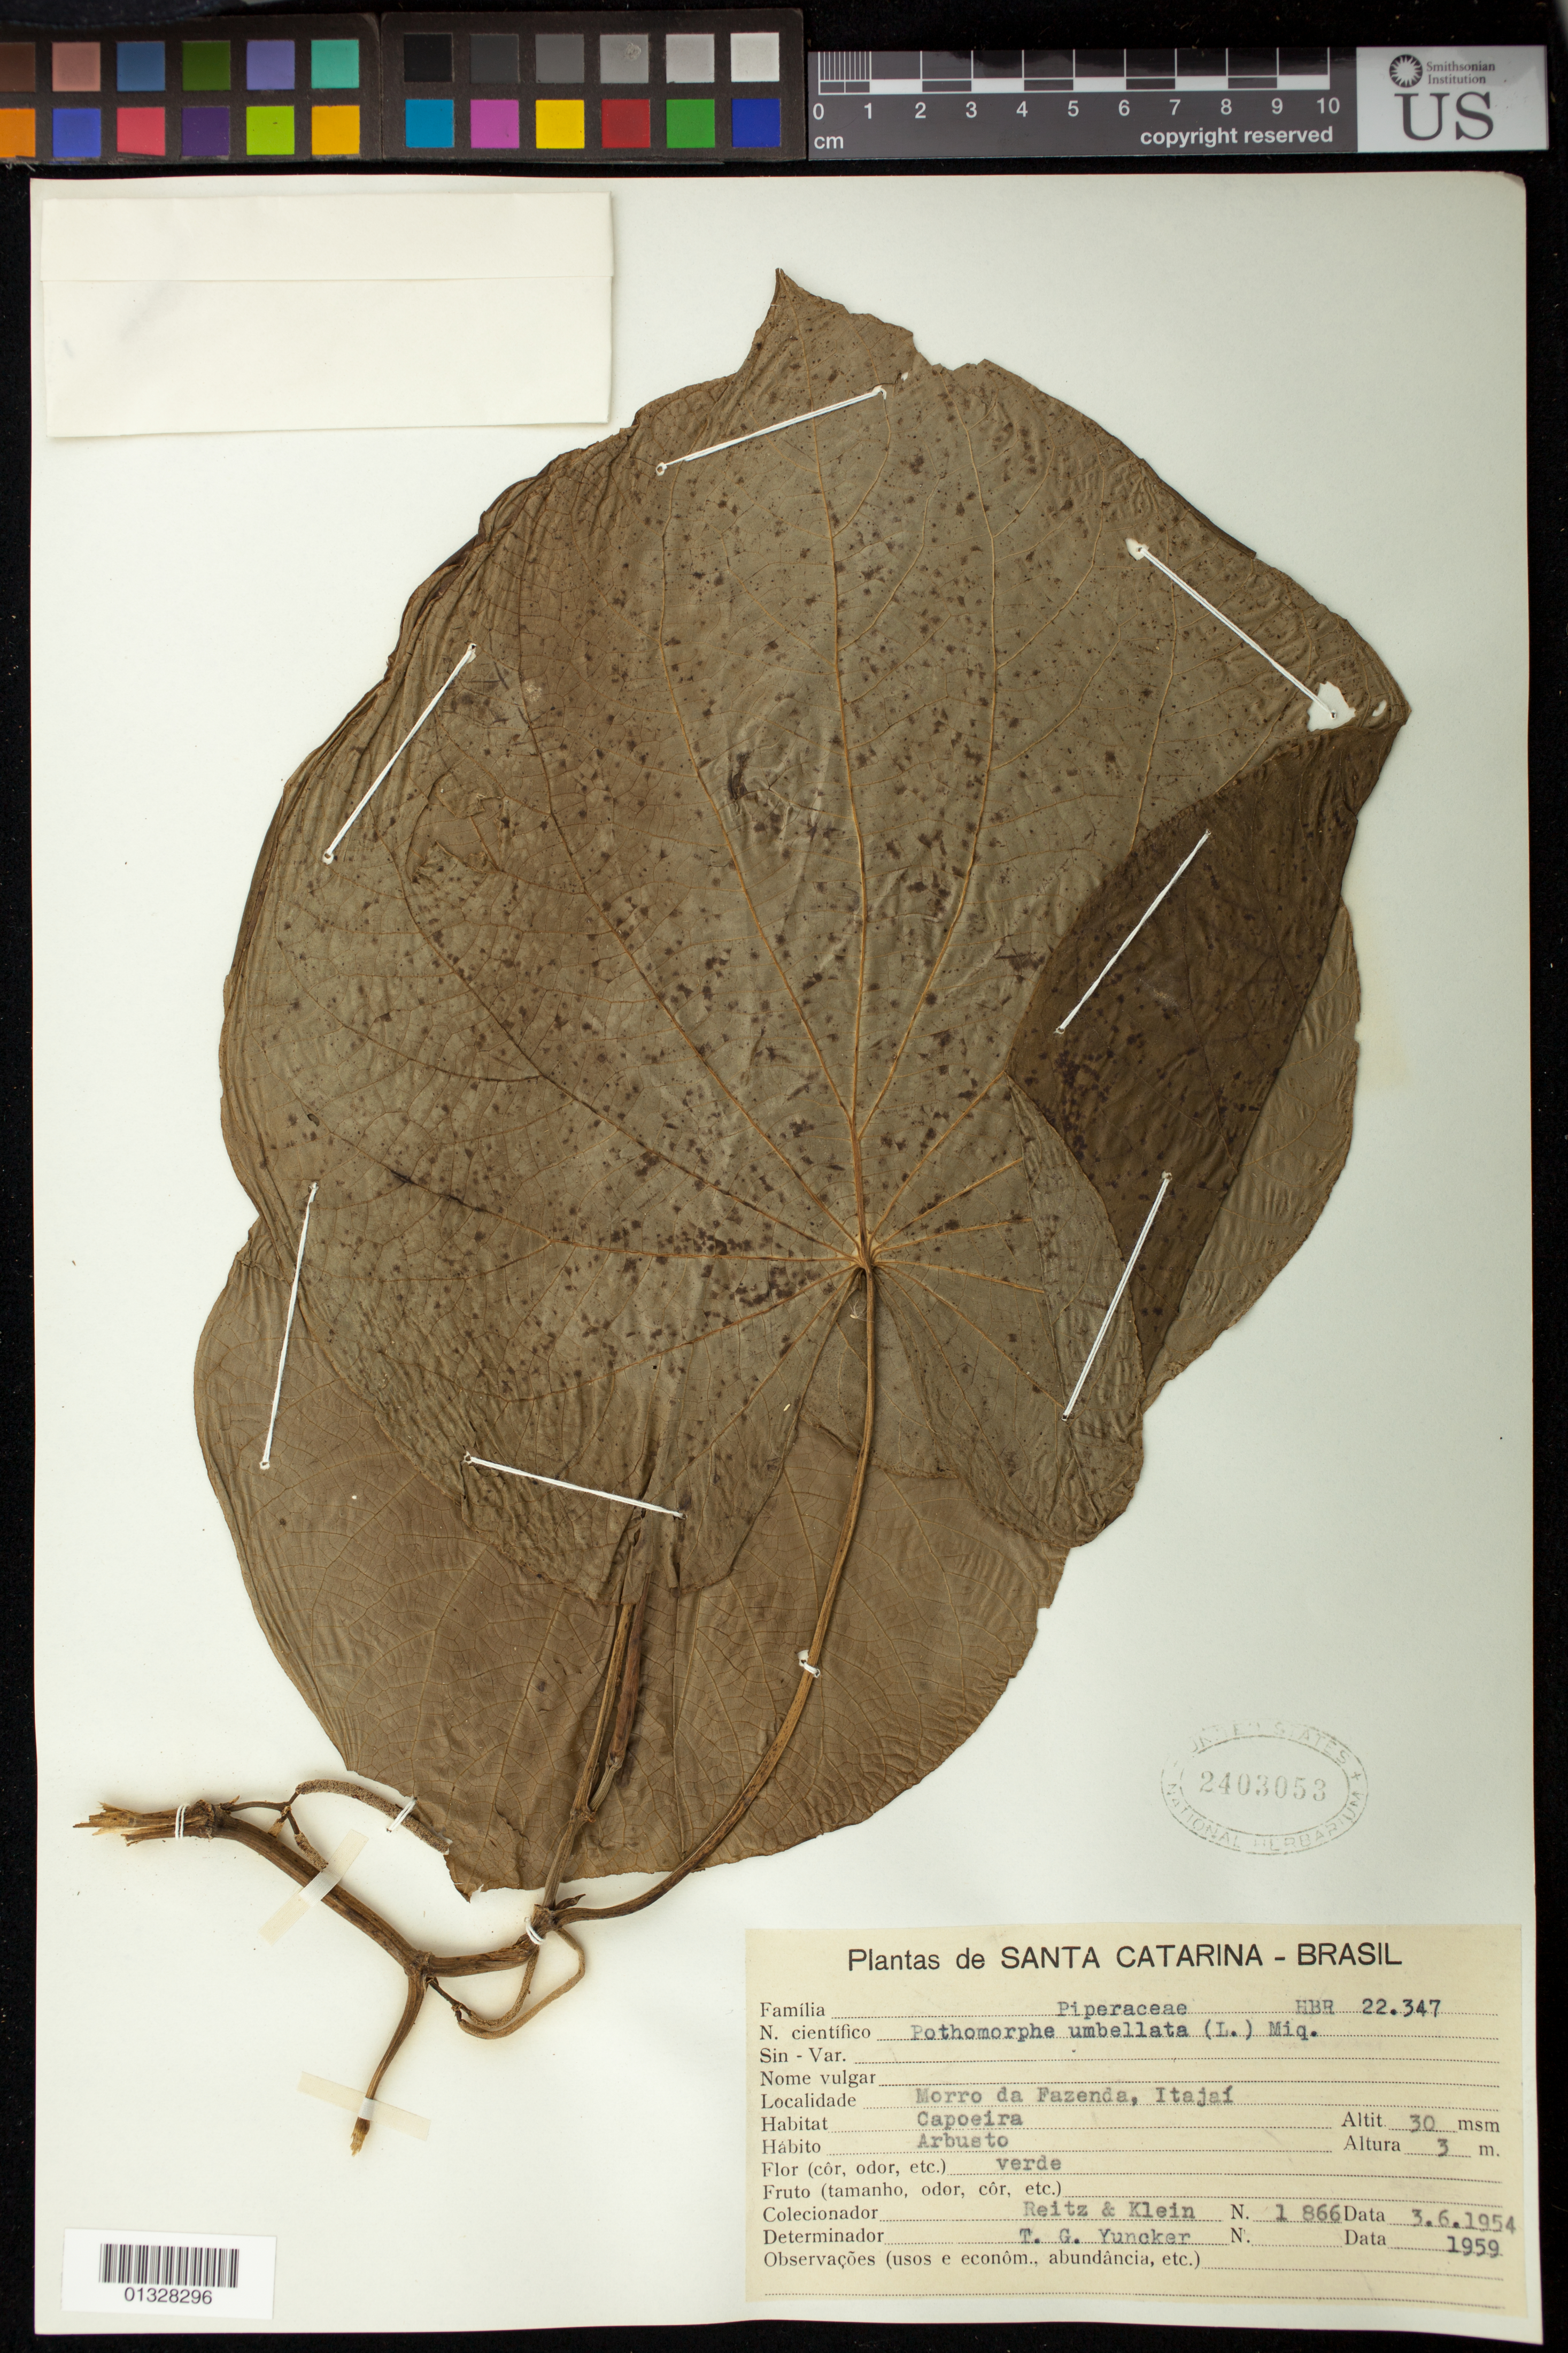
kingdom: Plantae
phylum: Tracheophyta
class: Magnoliopsida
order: Piperales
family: Piperaceae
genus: Piper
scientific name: Piper umbellatum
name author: L.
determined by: Strong, M. T., (US), Smithsonian Institution - National Museum of Natural History (UNITED STATES)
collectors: R. Reitz & R. M. Klein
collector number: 1866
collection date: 1954-06-03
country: Brazil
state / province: Santa Catarina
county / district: Itajaí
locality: Morro da Fazenda.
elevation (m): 30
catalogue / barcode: US 2403053